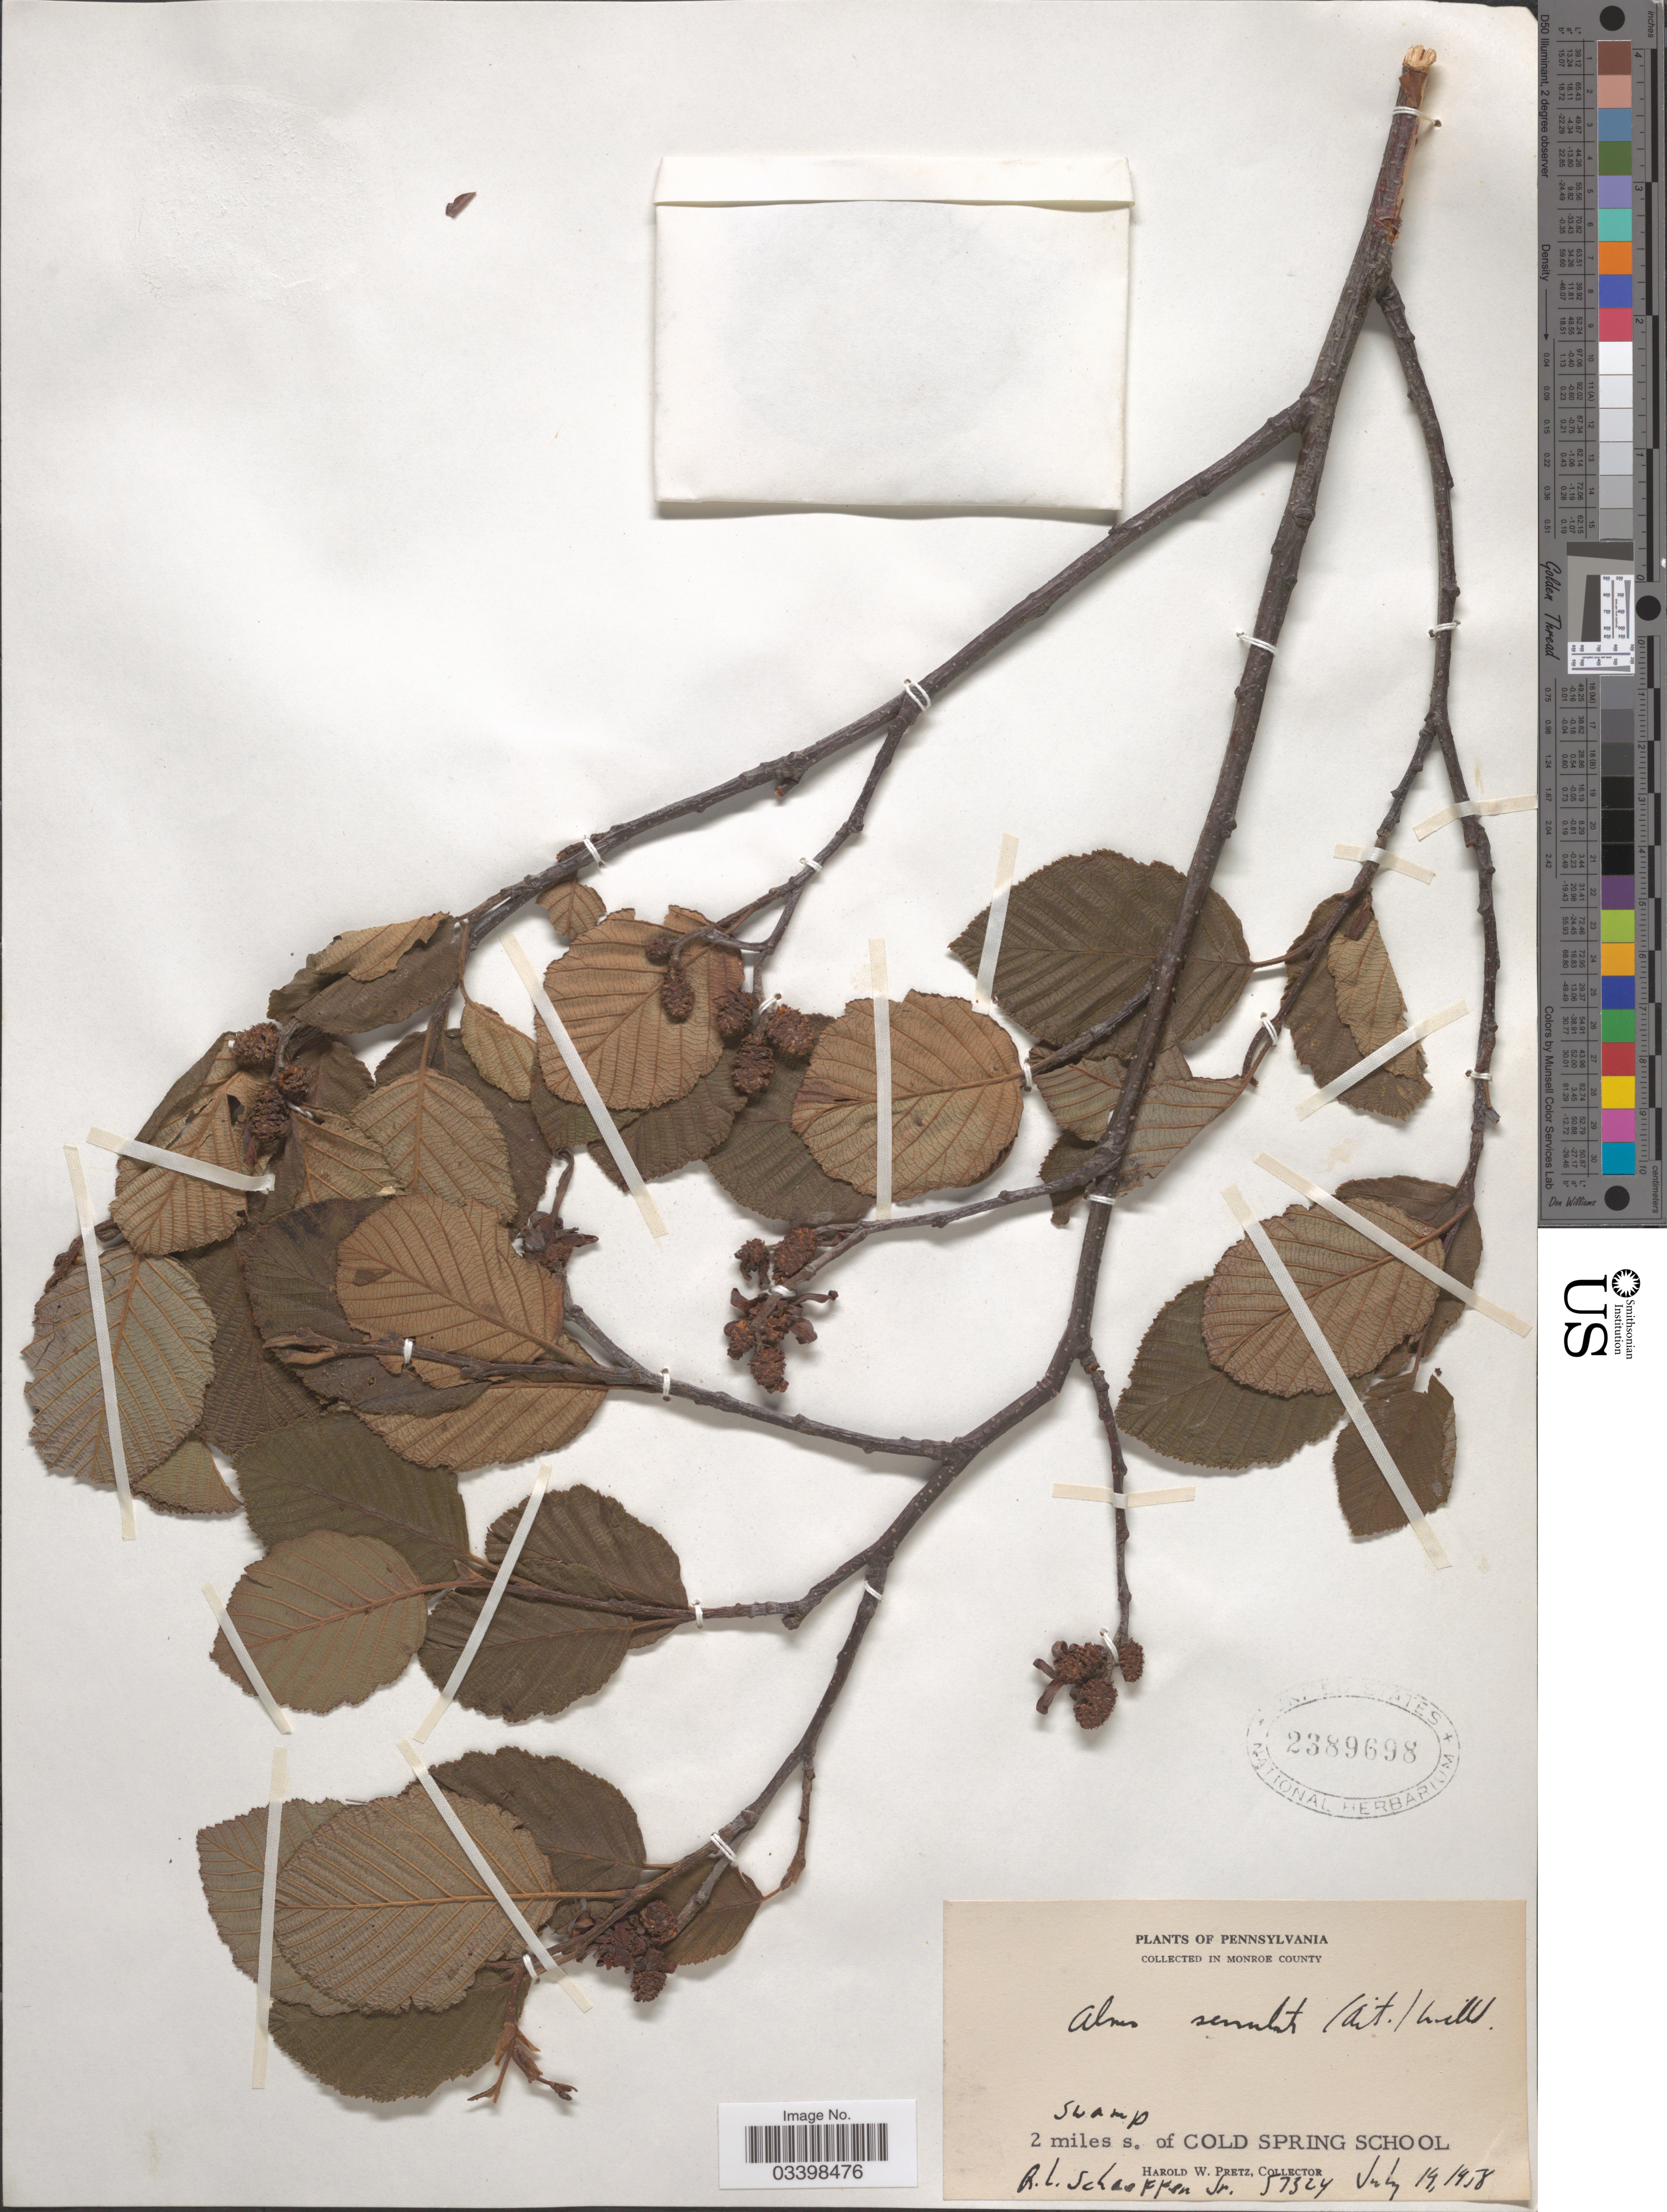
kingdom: Plantae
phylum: Tracheophyta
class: Magnoliopsida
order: Fagales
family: Betulaceae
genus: Alnus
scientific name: Alnus serrulata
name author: (Aiton) Willd.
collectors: H. W. Pretz & R. L. Schaeffer Jr.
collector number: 57324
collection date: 1958-07-14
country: United States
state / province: Pennsylvania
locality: Monroe County. 2 miles s. of Cold Spring School.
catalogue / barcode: US 2389698